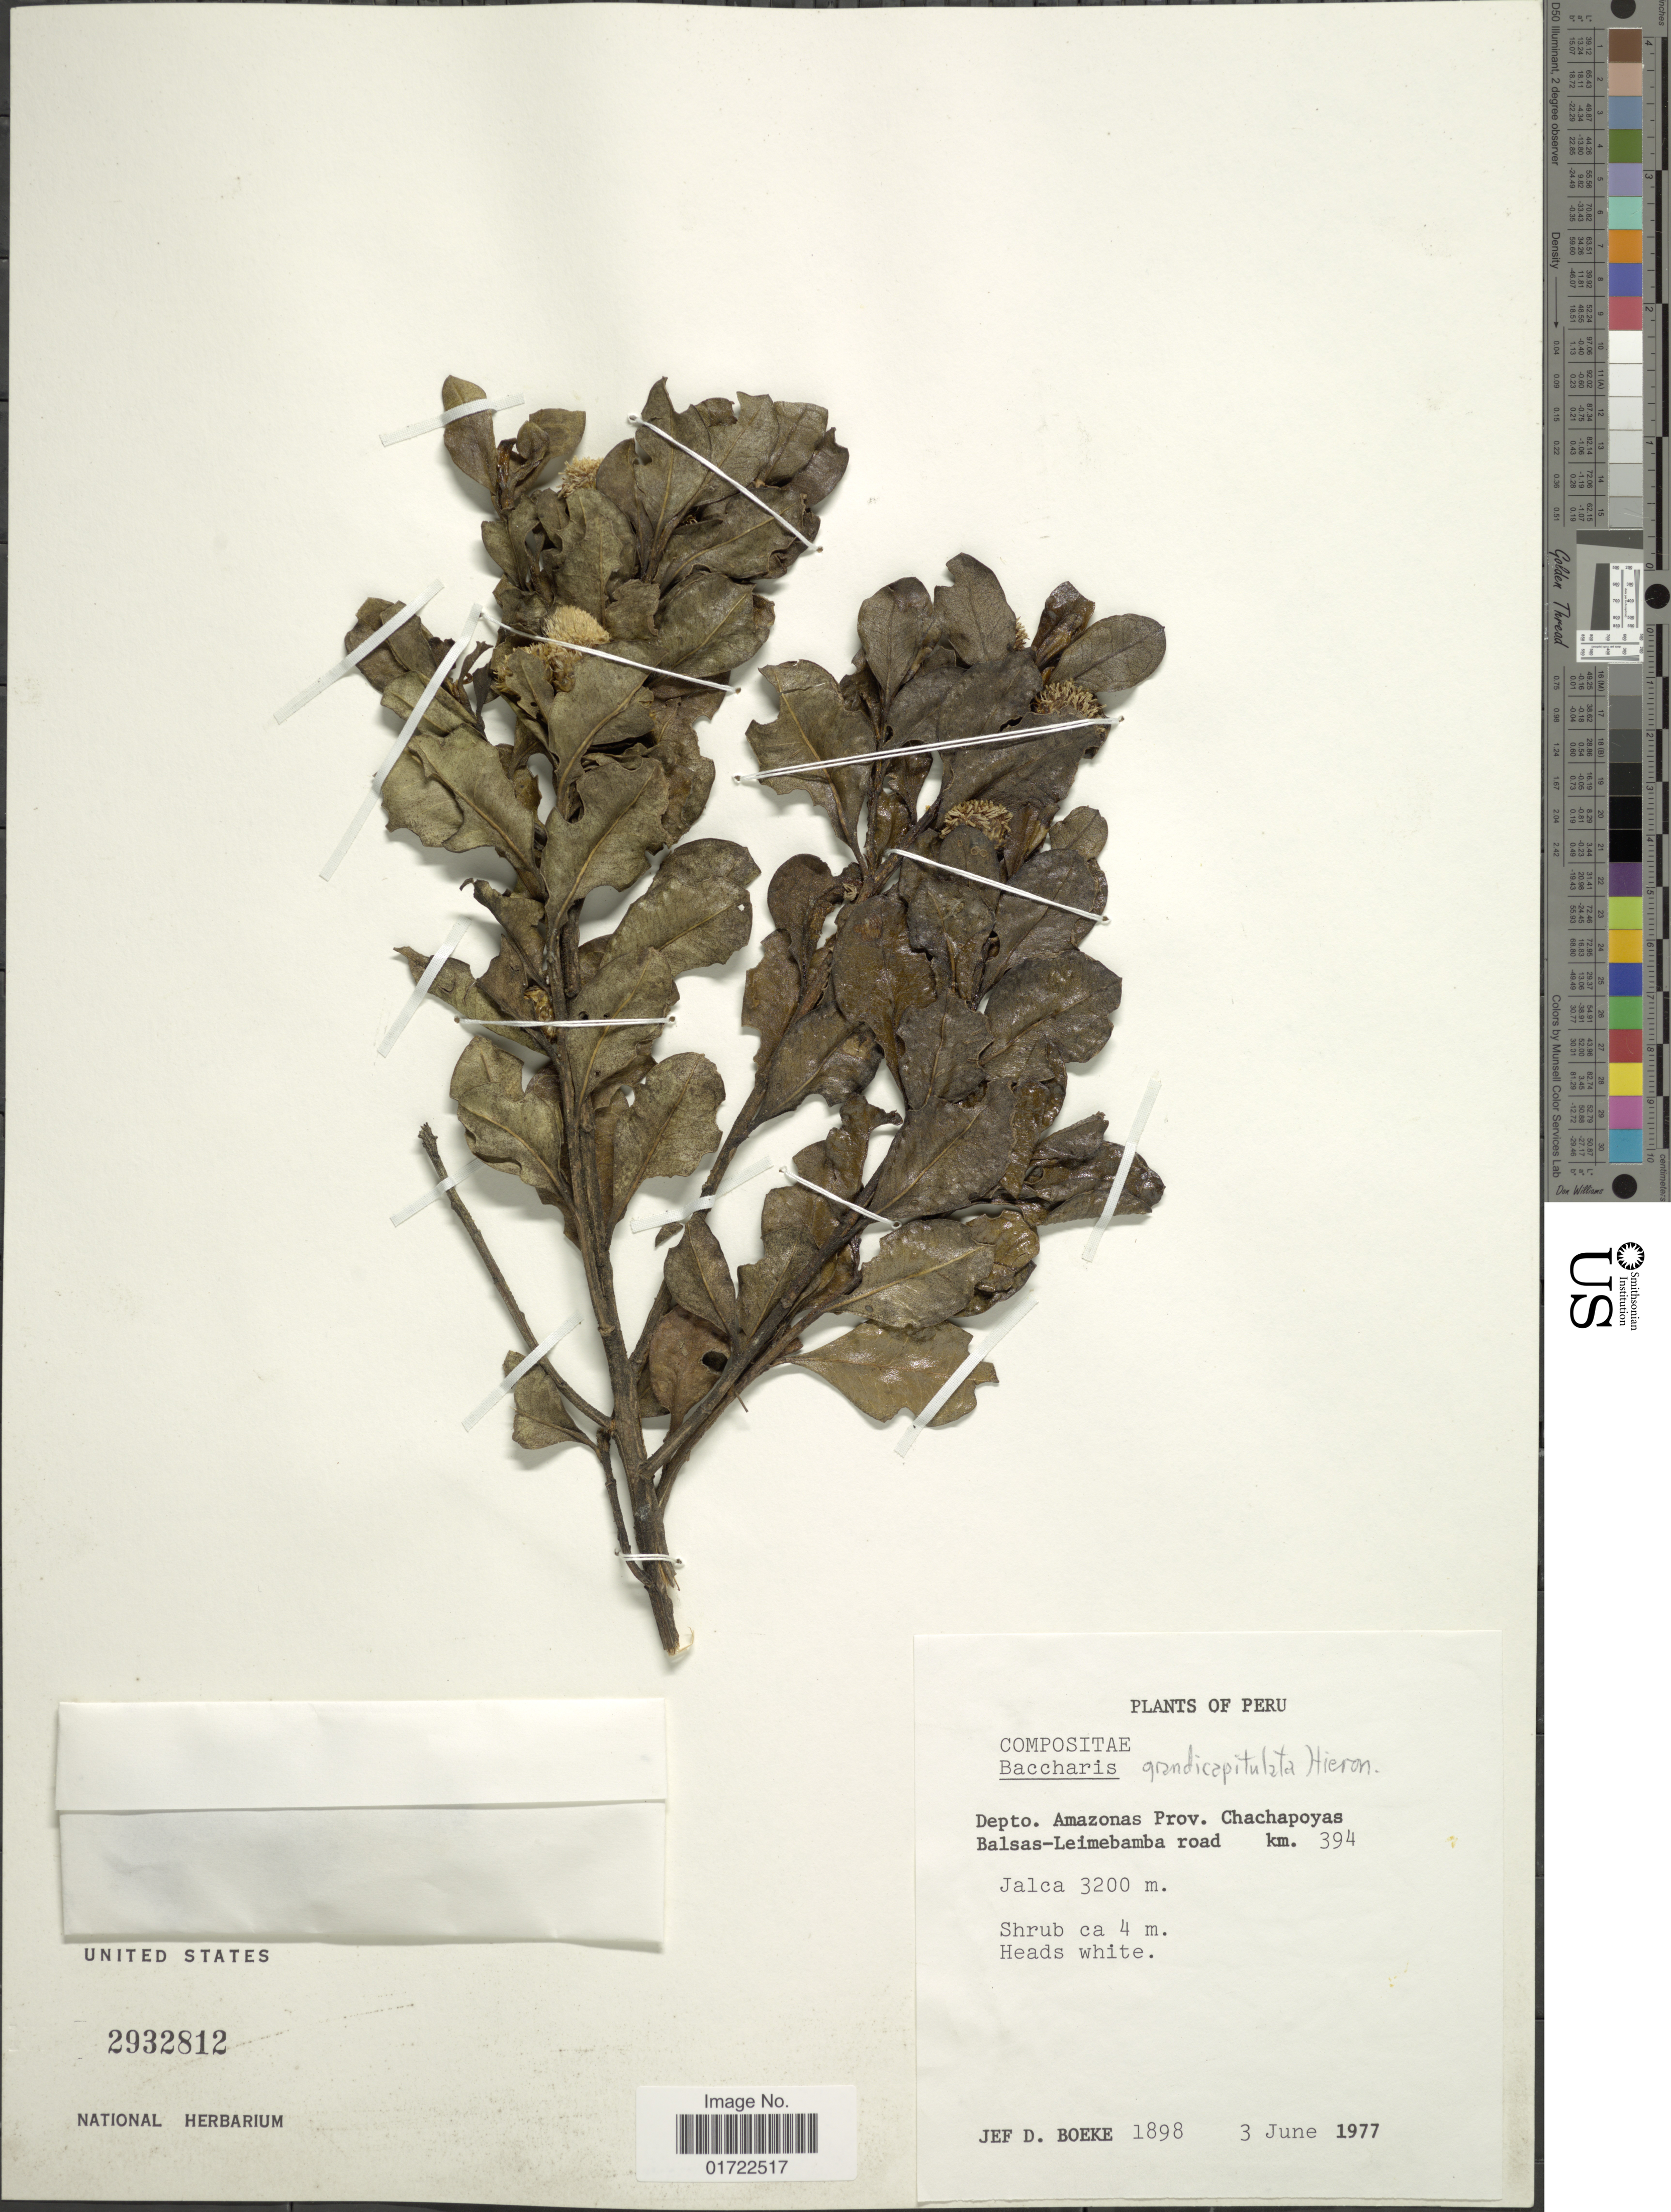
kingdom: Plantae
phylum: Tracheophyta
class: Magnoliopsida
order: Asterales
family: Asteraceae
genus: Baccharis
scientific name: Baccharis grandicapitulata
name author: Hieron.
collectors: J. D. Boeke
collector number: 1898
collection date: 1977-06-03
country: Peru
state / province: Amazonas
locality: Prov. Chachapoyas, Balsas-Leimebamba road km. 394, Jalca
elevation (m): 3200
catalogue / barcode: US 2932812